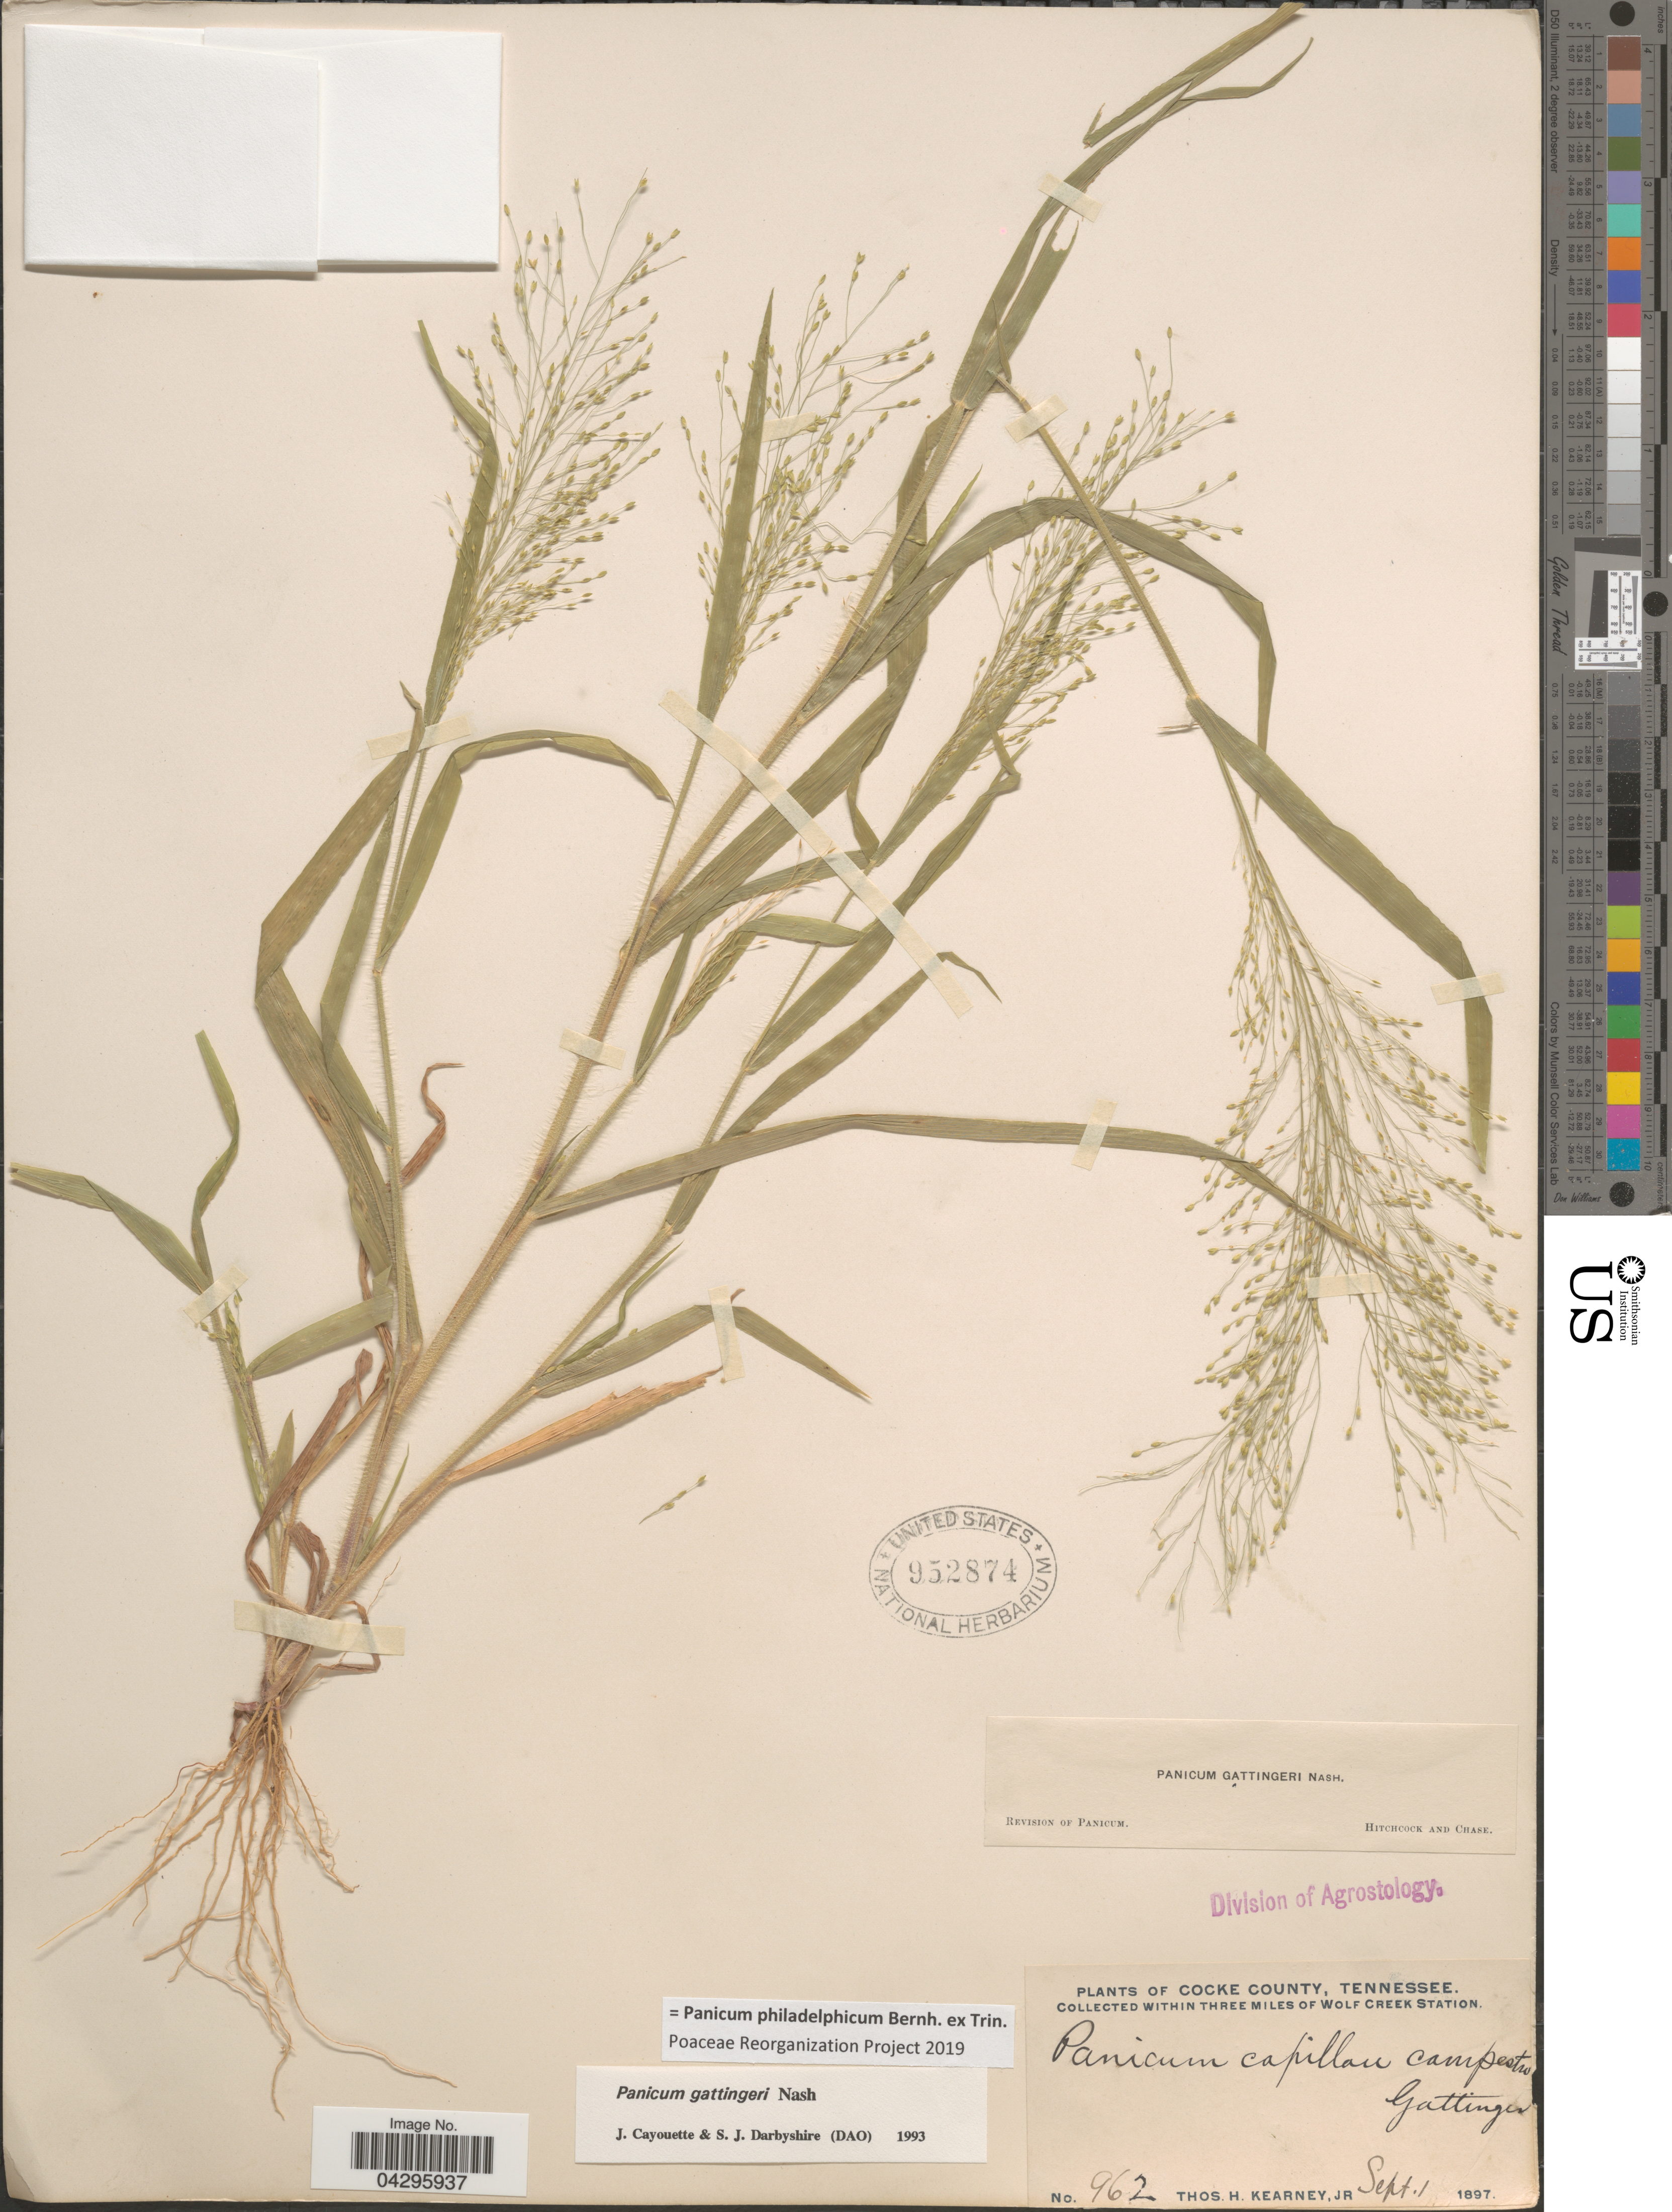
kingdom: Plantae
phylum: Tracheophyta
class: Liliopsida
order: Poales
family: Poaceae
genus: Panicum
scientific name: Panicum philadelphicum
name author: Bernh. ex Trin.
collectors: T. H. Kearney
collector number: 962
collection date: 1897-09-01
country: United States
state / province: Tennessee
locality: Cocke County, within three miles of Wolf Creek Station.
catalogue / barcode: US 952874